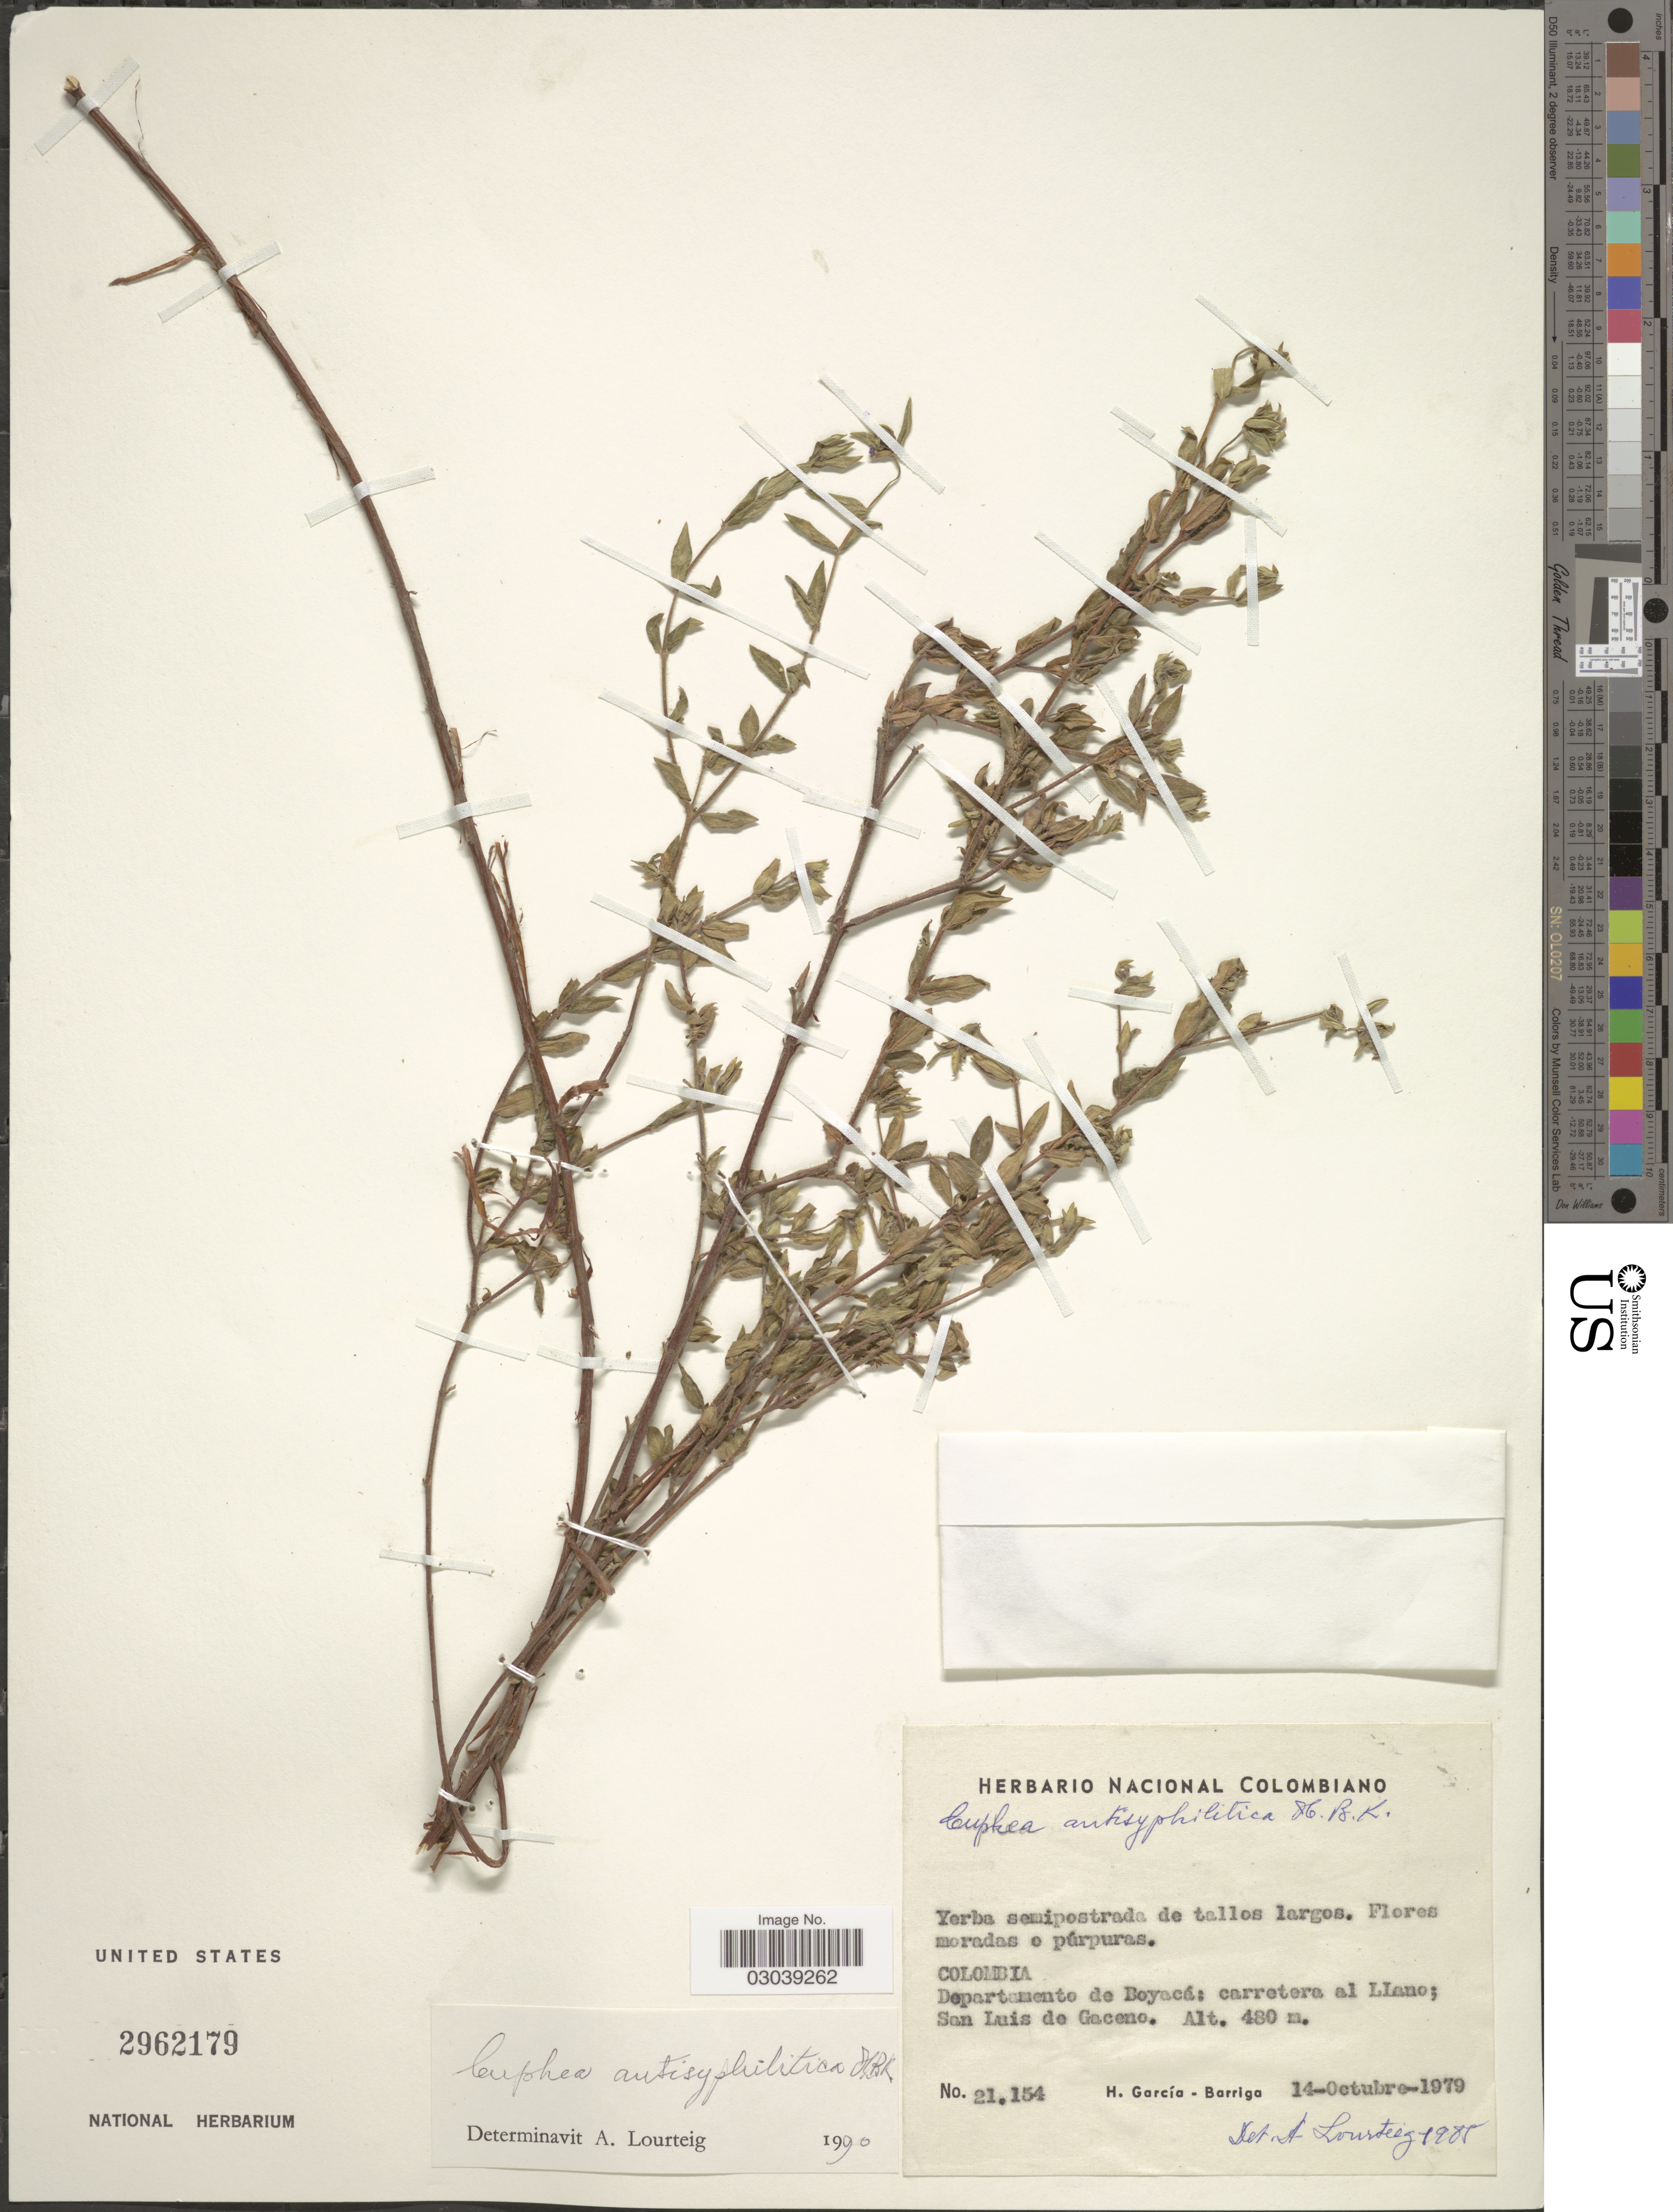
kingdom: Plantae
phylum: Tracheophyta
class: Magnoliopsida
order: Myrtales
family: Lythraceae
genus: Cuphea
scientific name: Cuphea antisyphilitica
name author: Kunth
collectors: H. García Barriga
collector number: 21154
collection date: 1979-10-14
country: Colombia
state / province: Boyacá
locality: Departamento de Boyacá: carretera al Llano; San Luis de Gaceno.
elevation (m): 480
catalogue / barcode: US 2962179